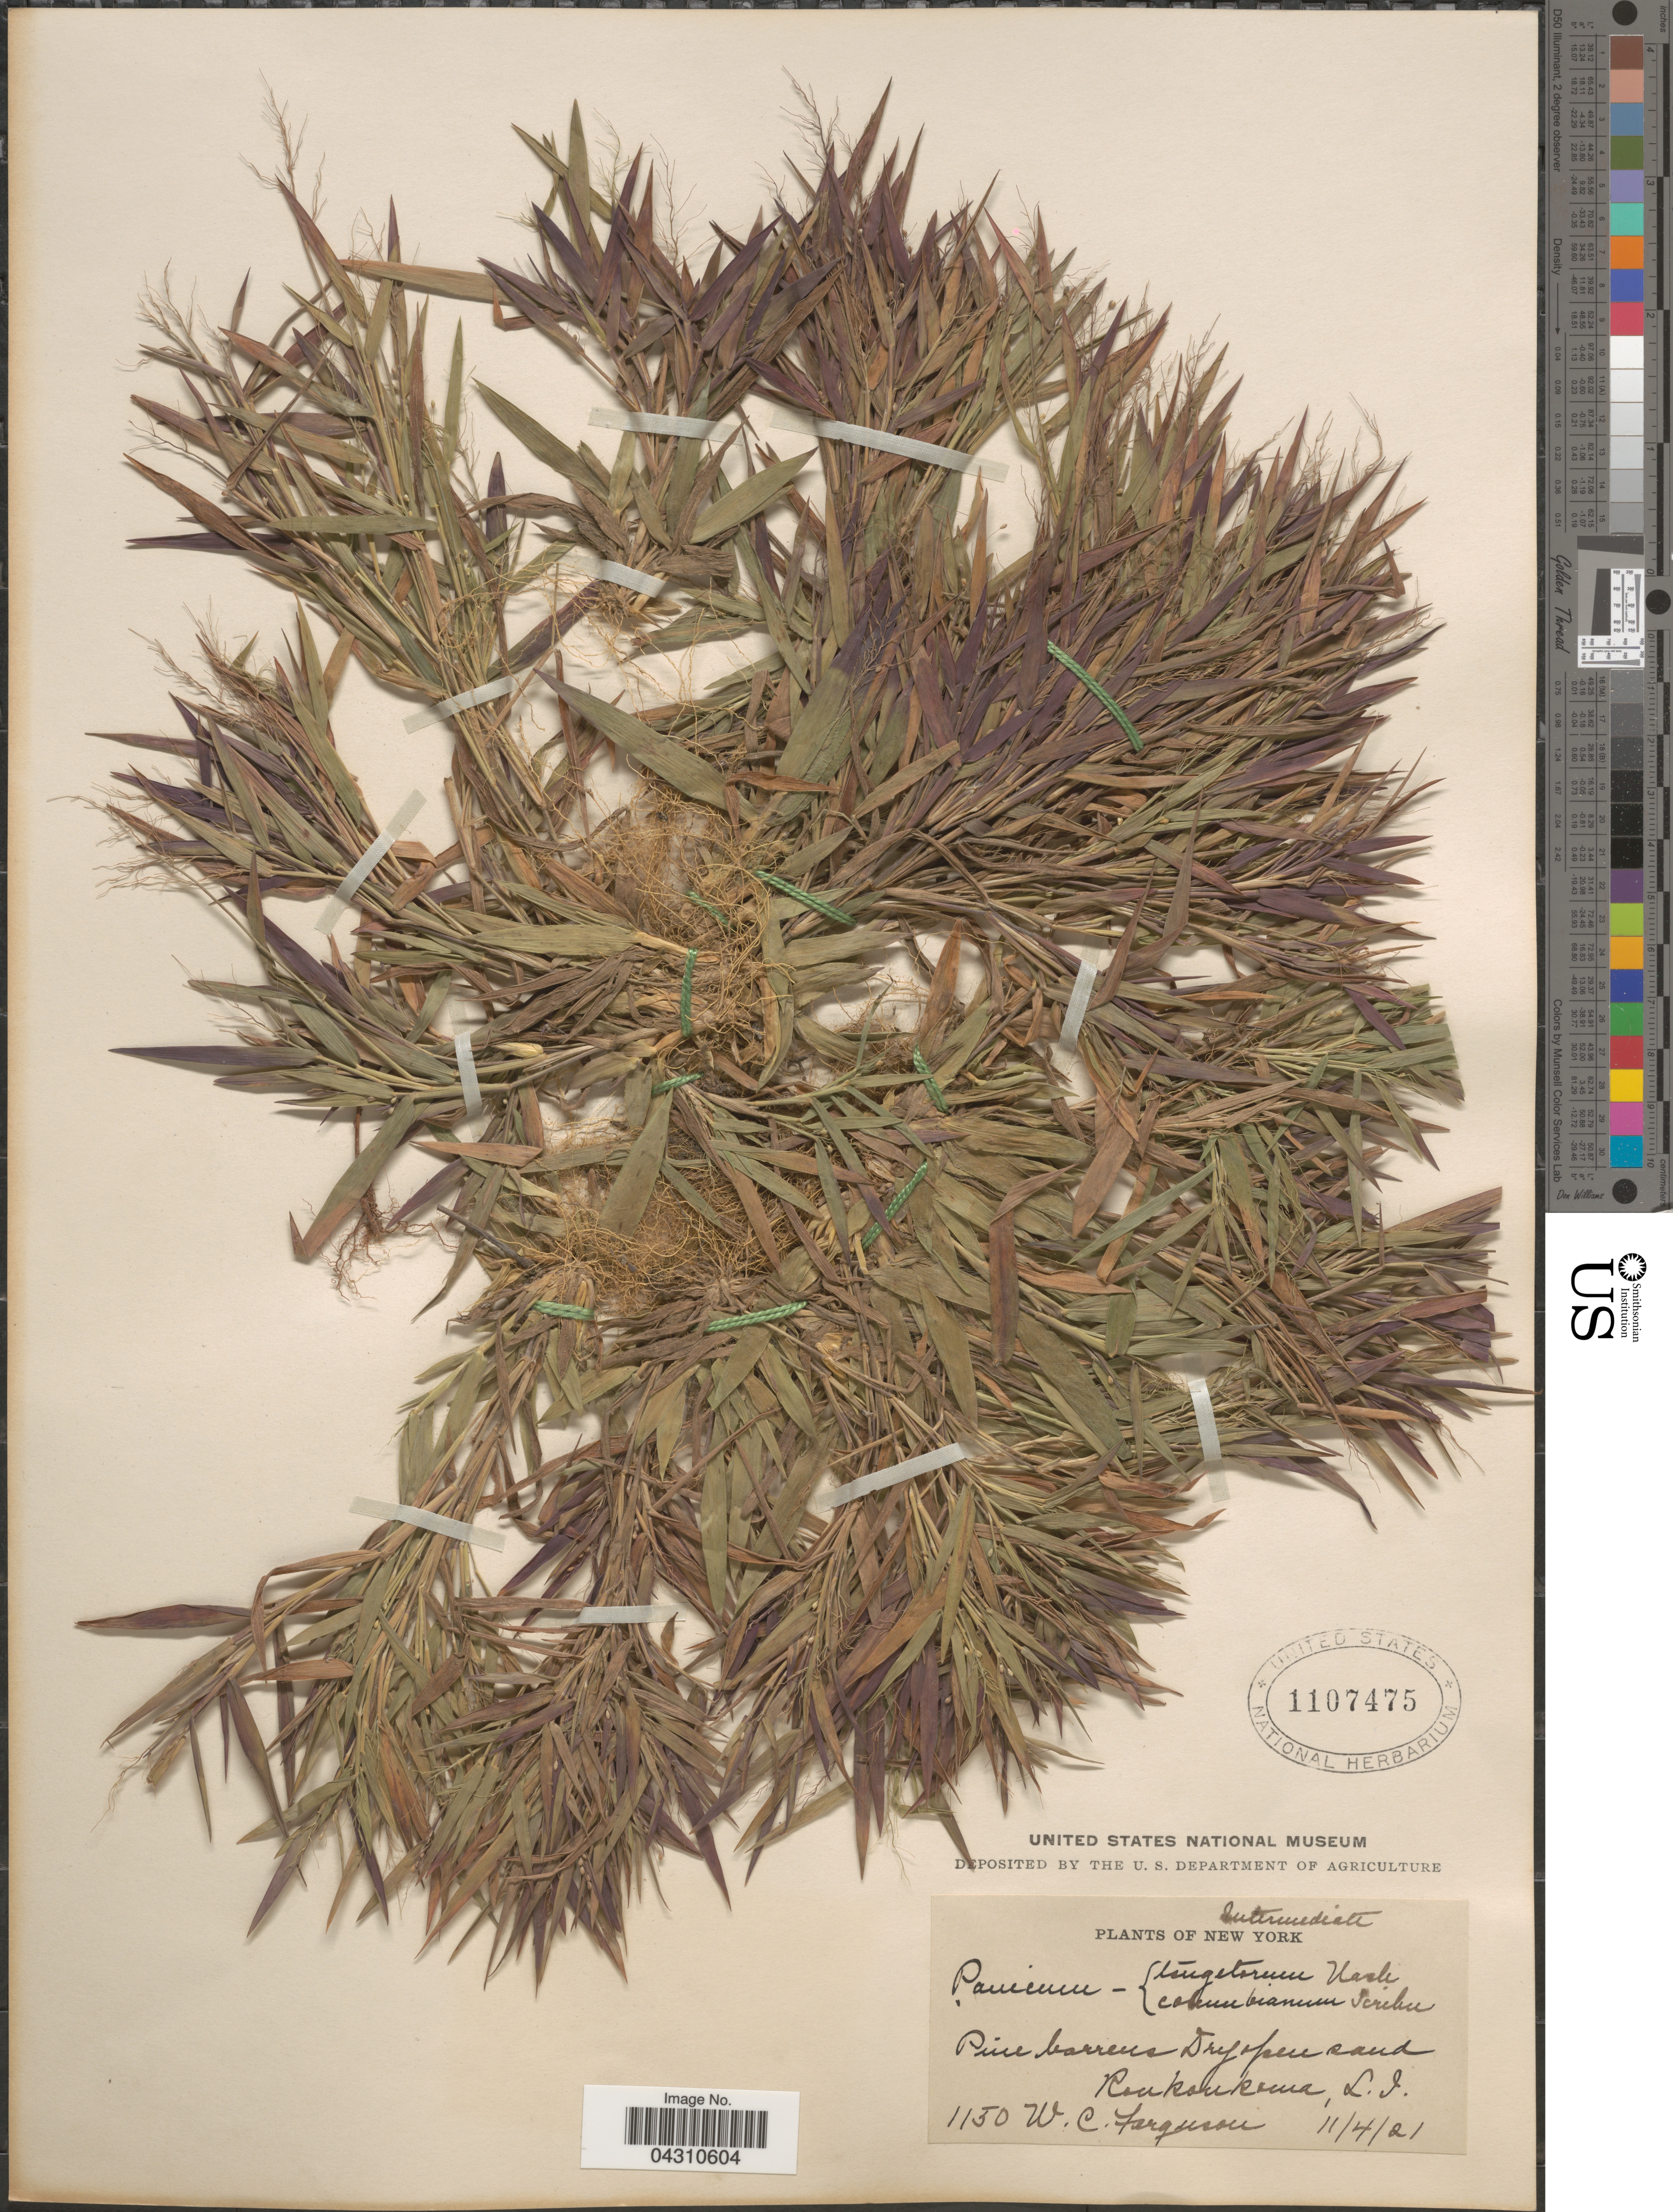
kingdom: Plantae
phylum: Tracheophyta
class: Liliopsida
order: Poales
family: Poaceae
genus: Dichanthelium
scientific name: Dichanthelium portoricense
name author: (Desv. ex Ham.) B.F. Hansen & Wunderlin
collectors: W. Ferguson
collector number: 1150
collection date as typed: Transcribed d/m/y: 4/11/21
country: United States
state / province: New York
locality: Pine barrens. Dry open sand. Ronkonkoma, L.I.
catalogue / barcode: US 1107475